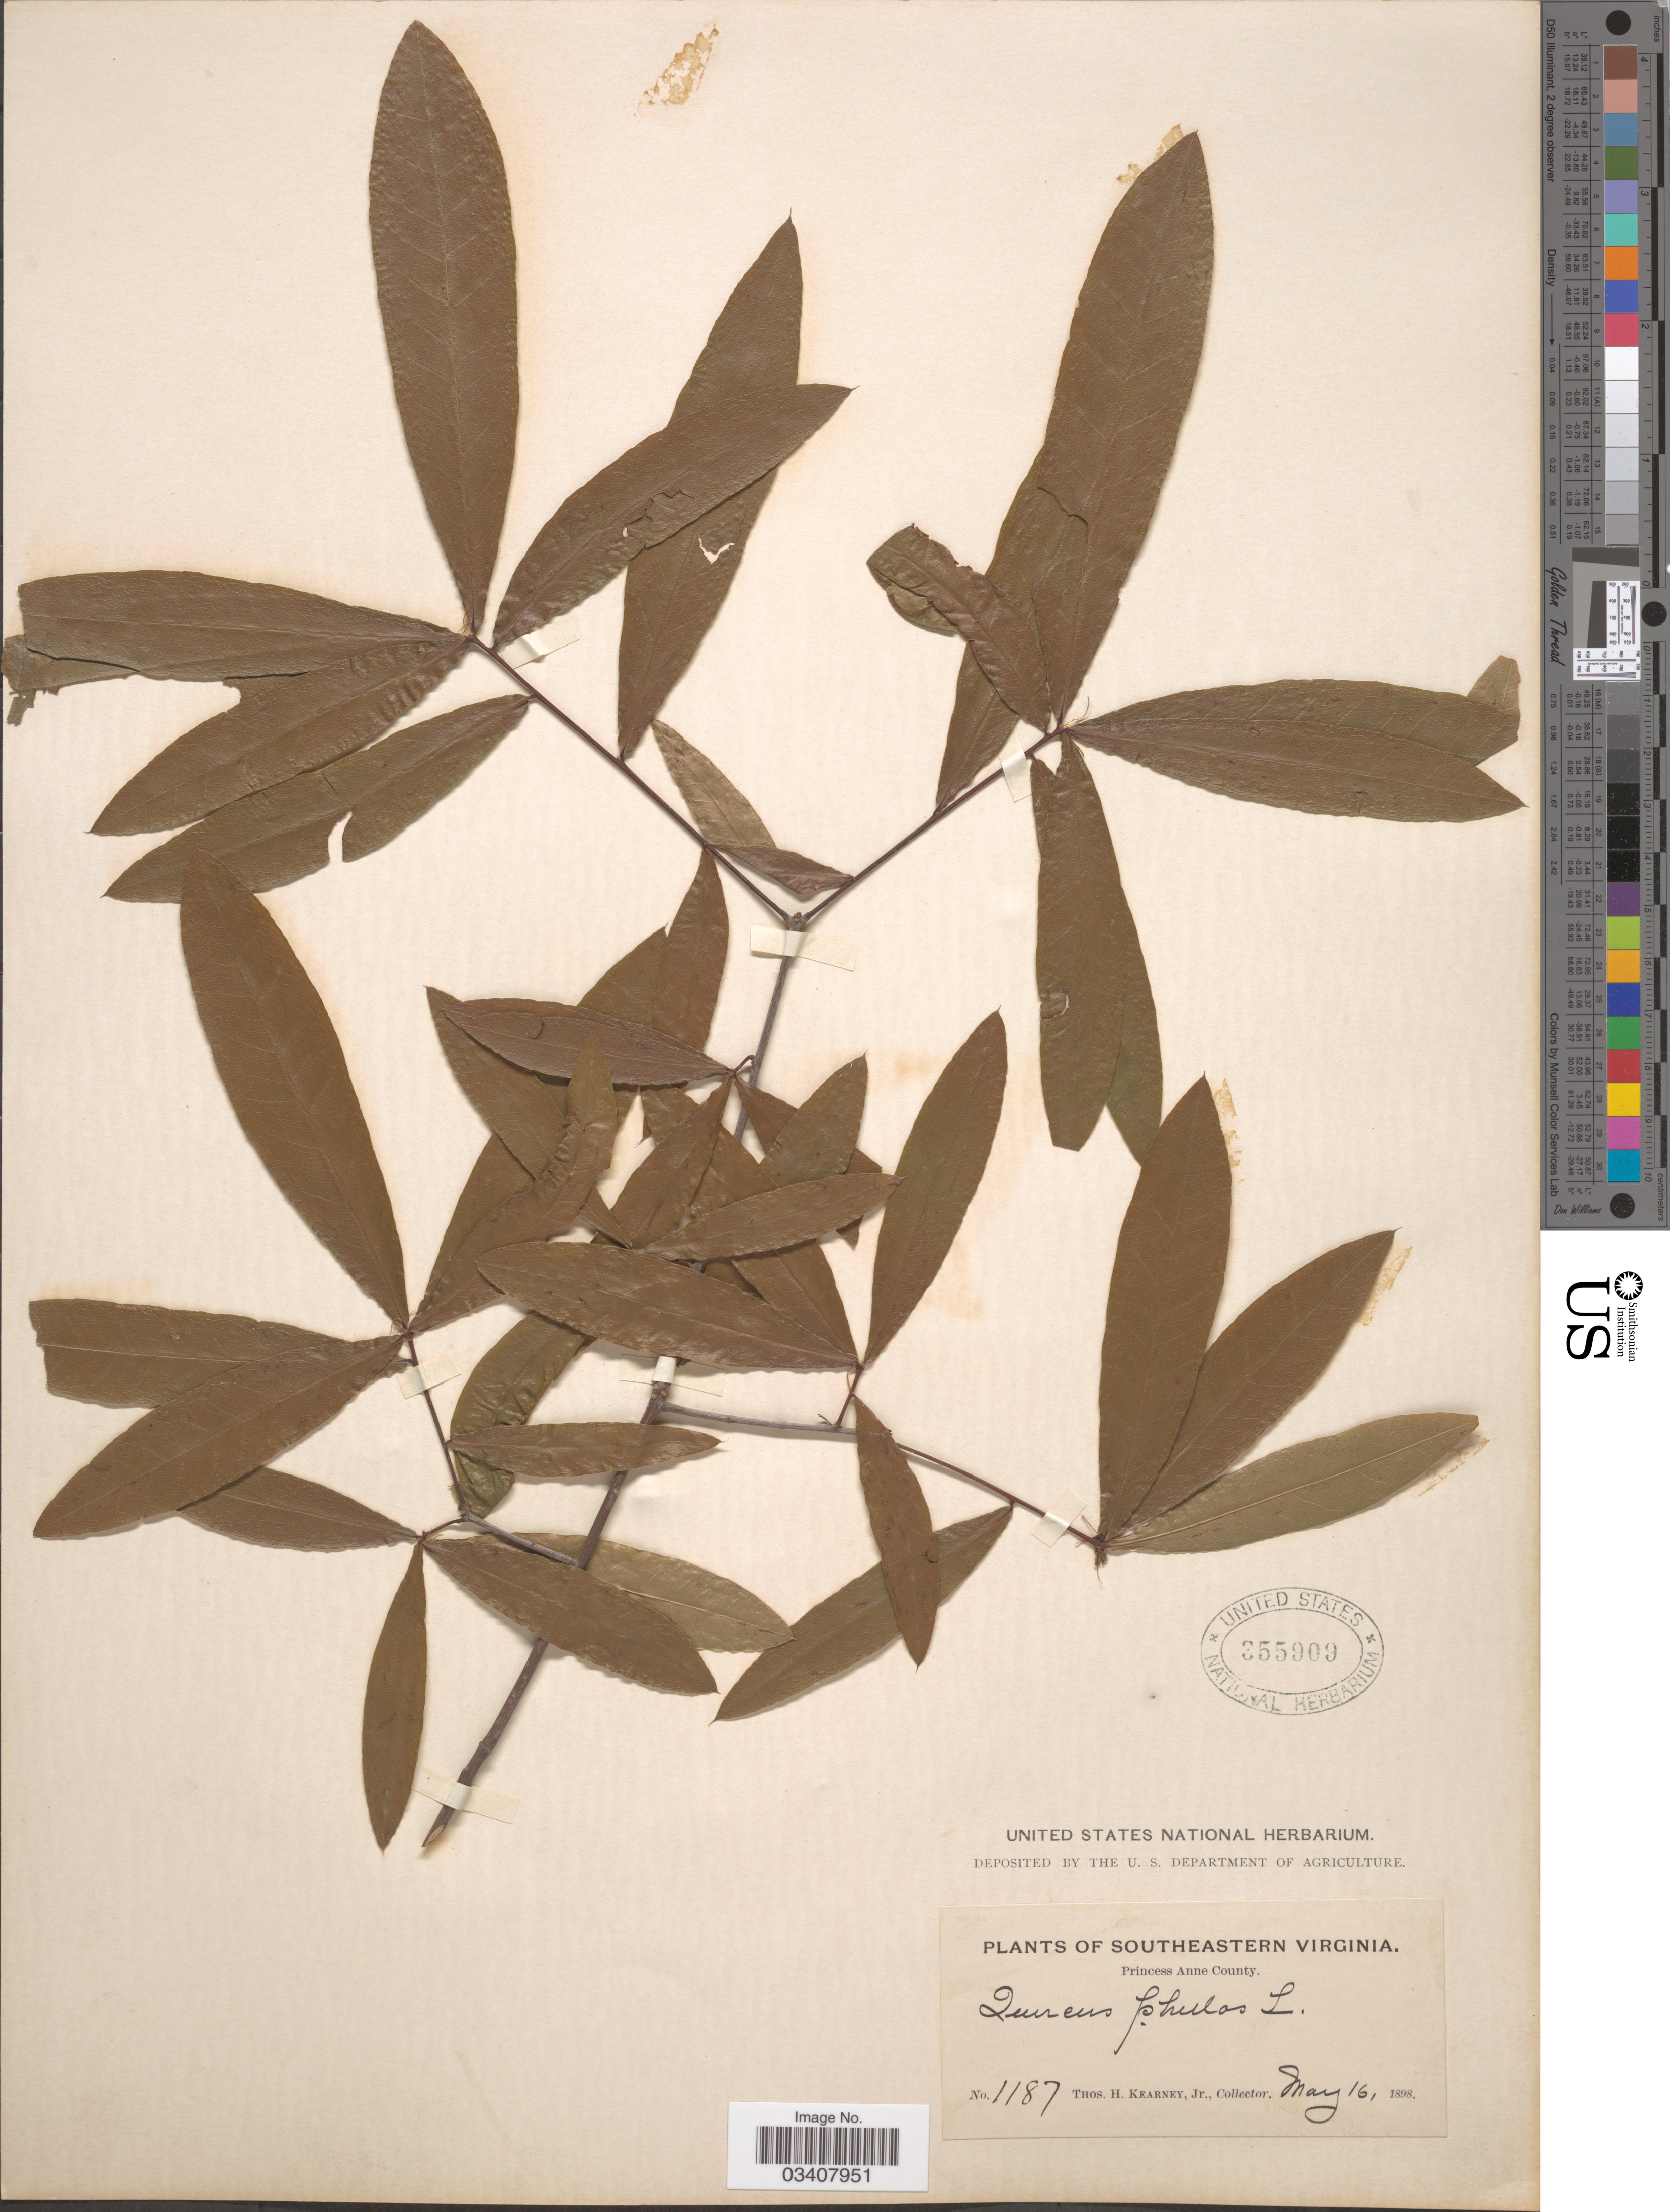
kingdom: Plantae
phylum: Tracheophyta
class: Magnoliopsida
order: Fagales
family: Fagaceae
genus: Quercus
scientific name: Quercus phellos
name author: L.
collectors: T. H. Kearney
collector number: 1187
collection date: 1898-05-16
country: United States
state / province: Virginia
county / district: City of Virginia Beach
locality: Southeastern Virginia. Princess Anne County.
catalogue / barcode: US 355909